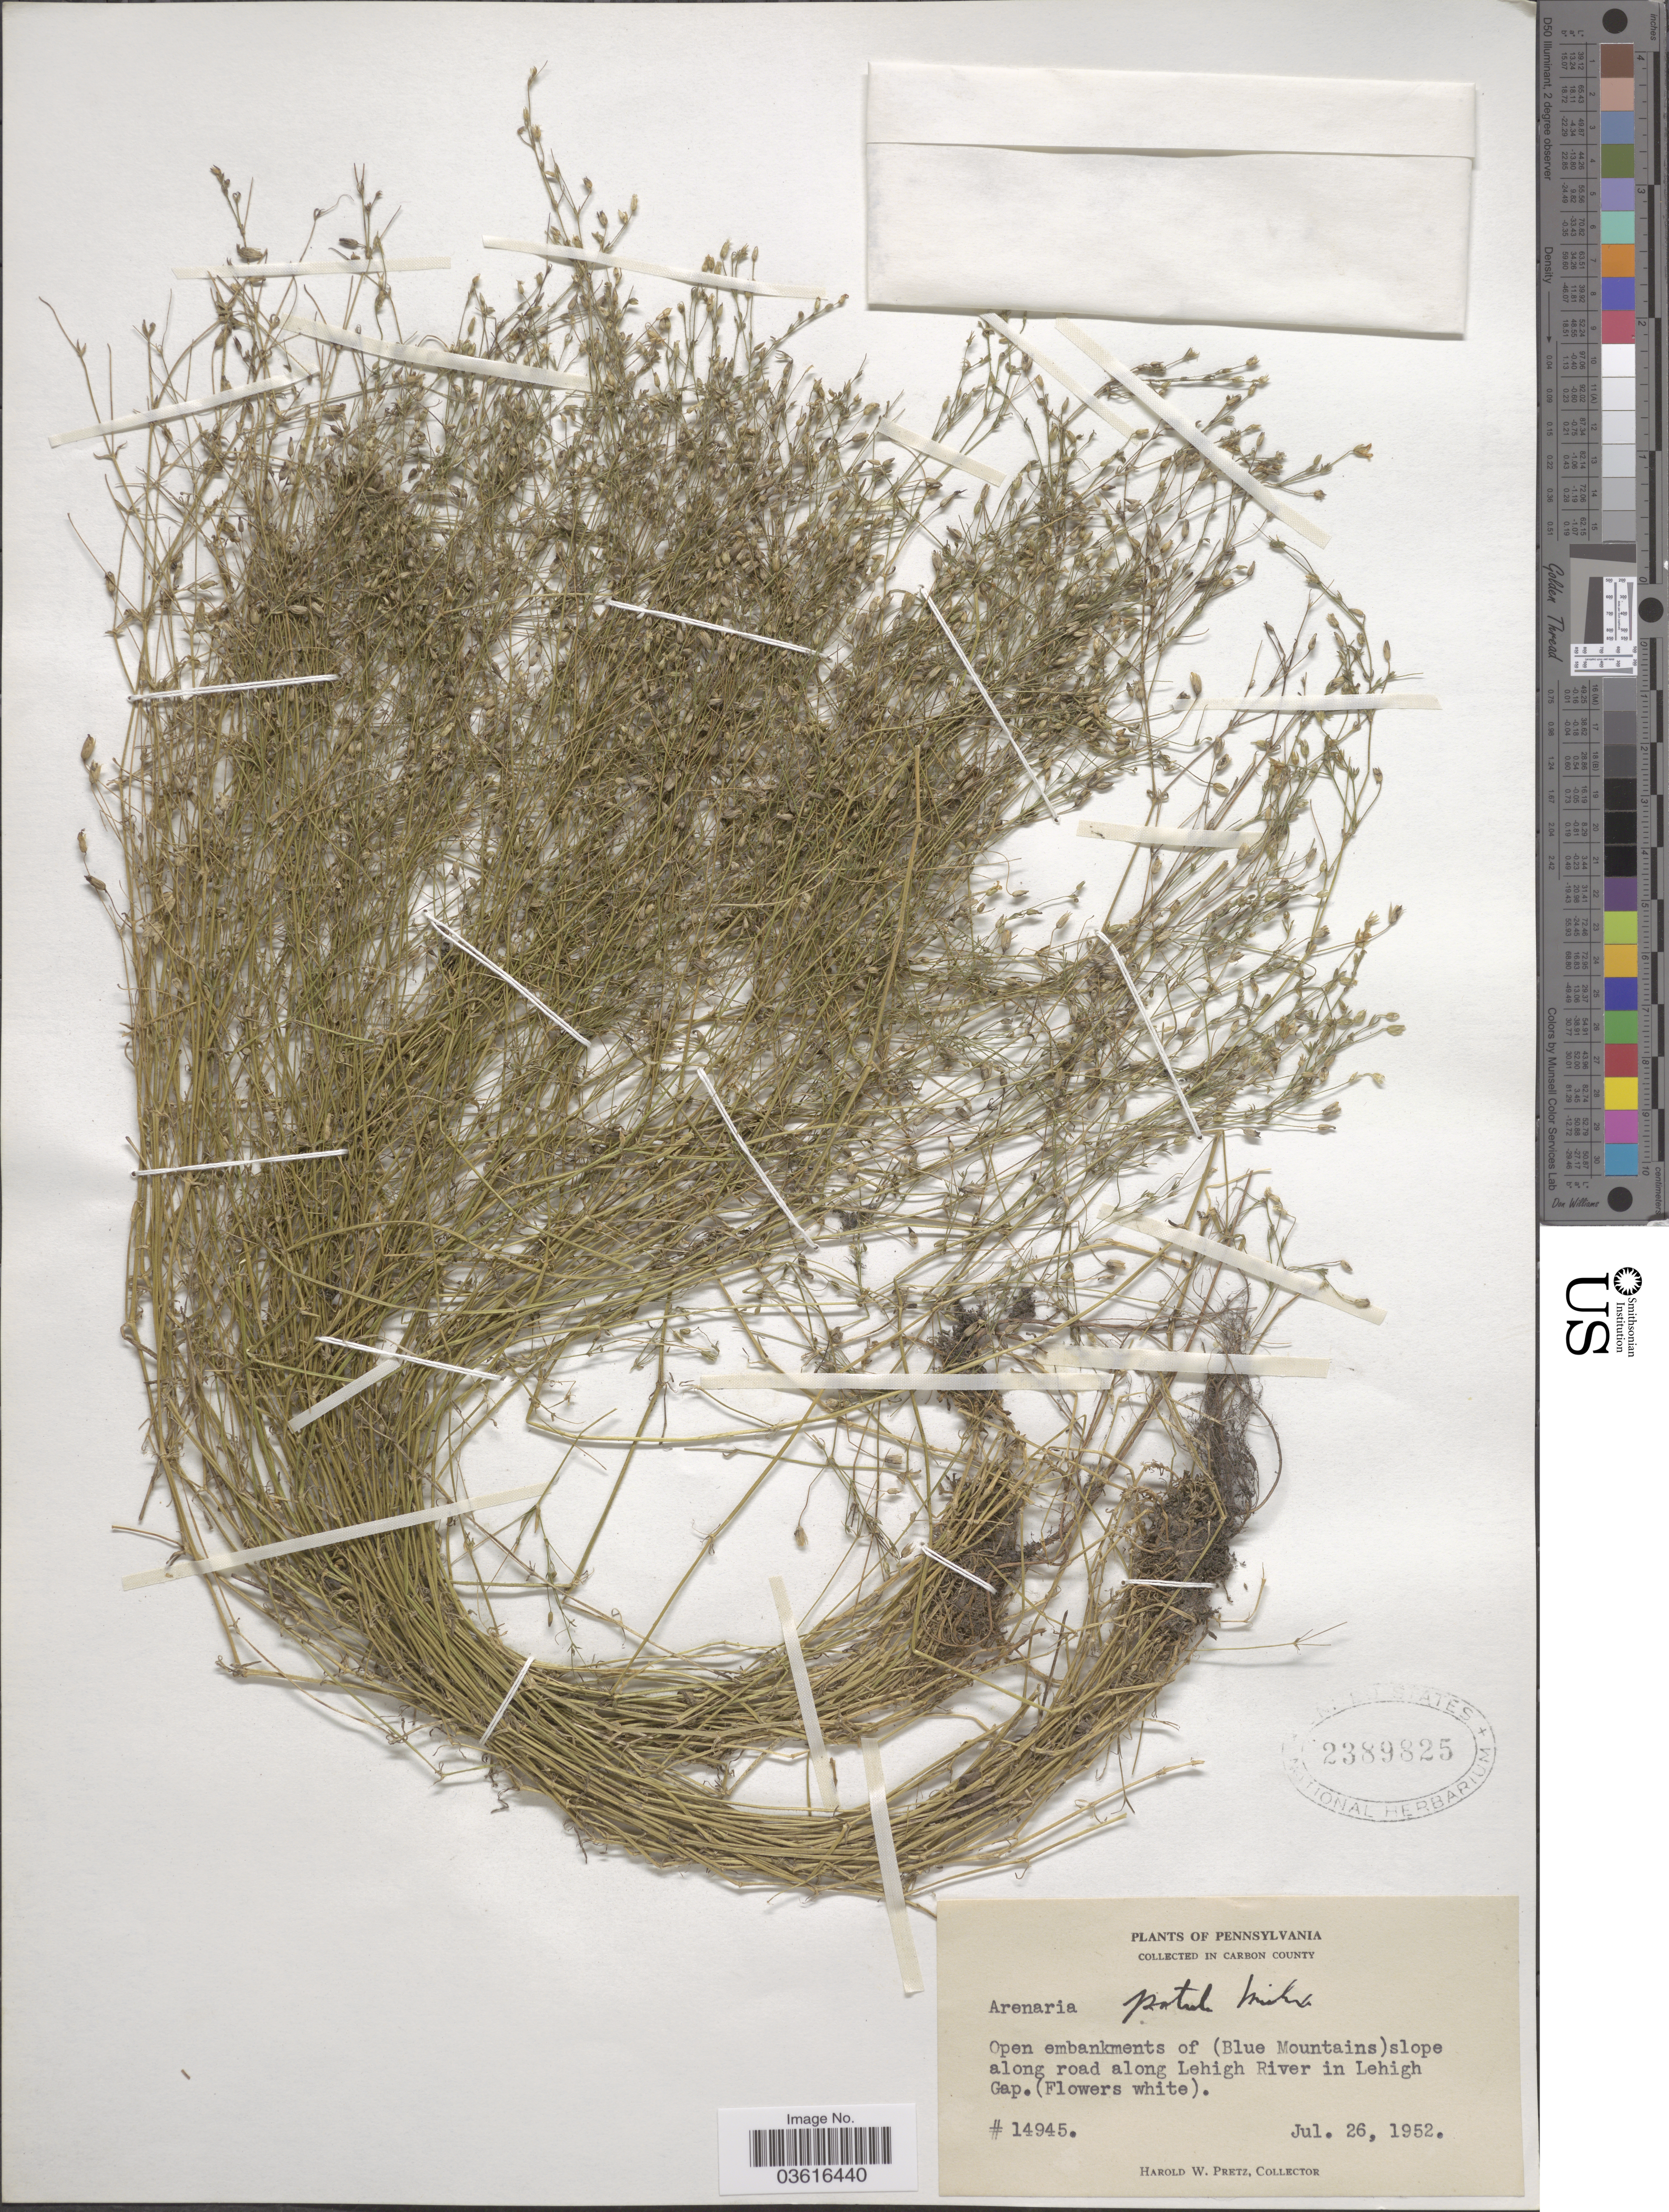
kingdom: Plantae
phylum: Tracheophyta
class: Magnoliopsida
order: Caryophyllales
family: Caryophyllaceae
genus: Minuartia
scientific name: Minuartia patula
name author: (Michx.) Mattf.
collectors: H. W. Pretz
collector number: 14945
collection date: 1952-07-26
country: United States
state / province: Pennsylvania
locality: In Carbon County. Open embankments of (Blue Mountains) slope along road along Lehigh River in Lehigh Gap.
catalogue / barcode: US 2389825